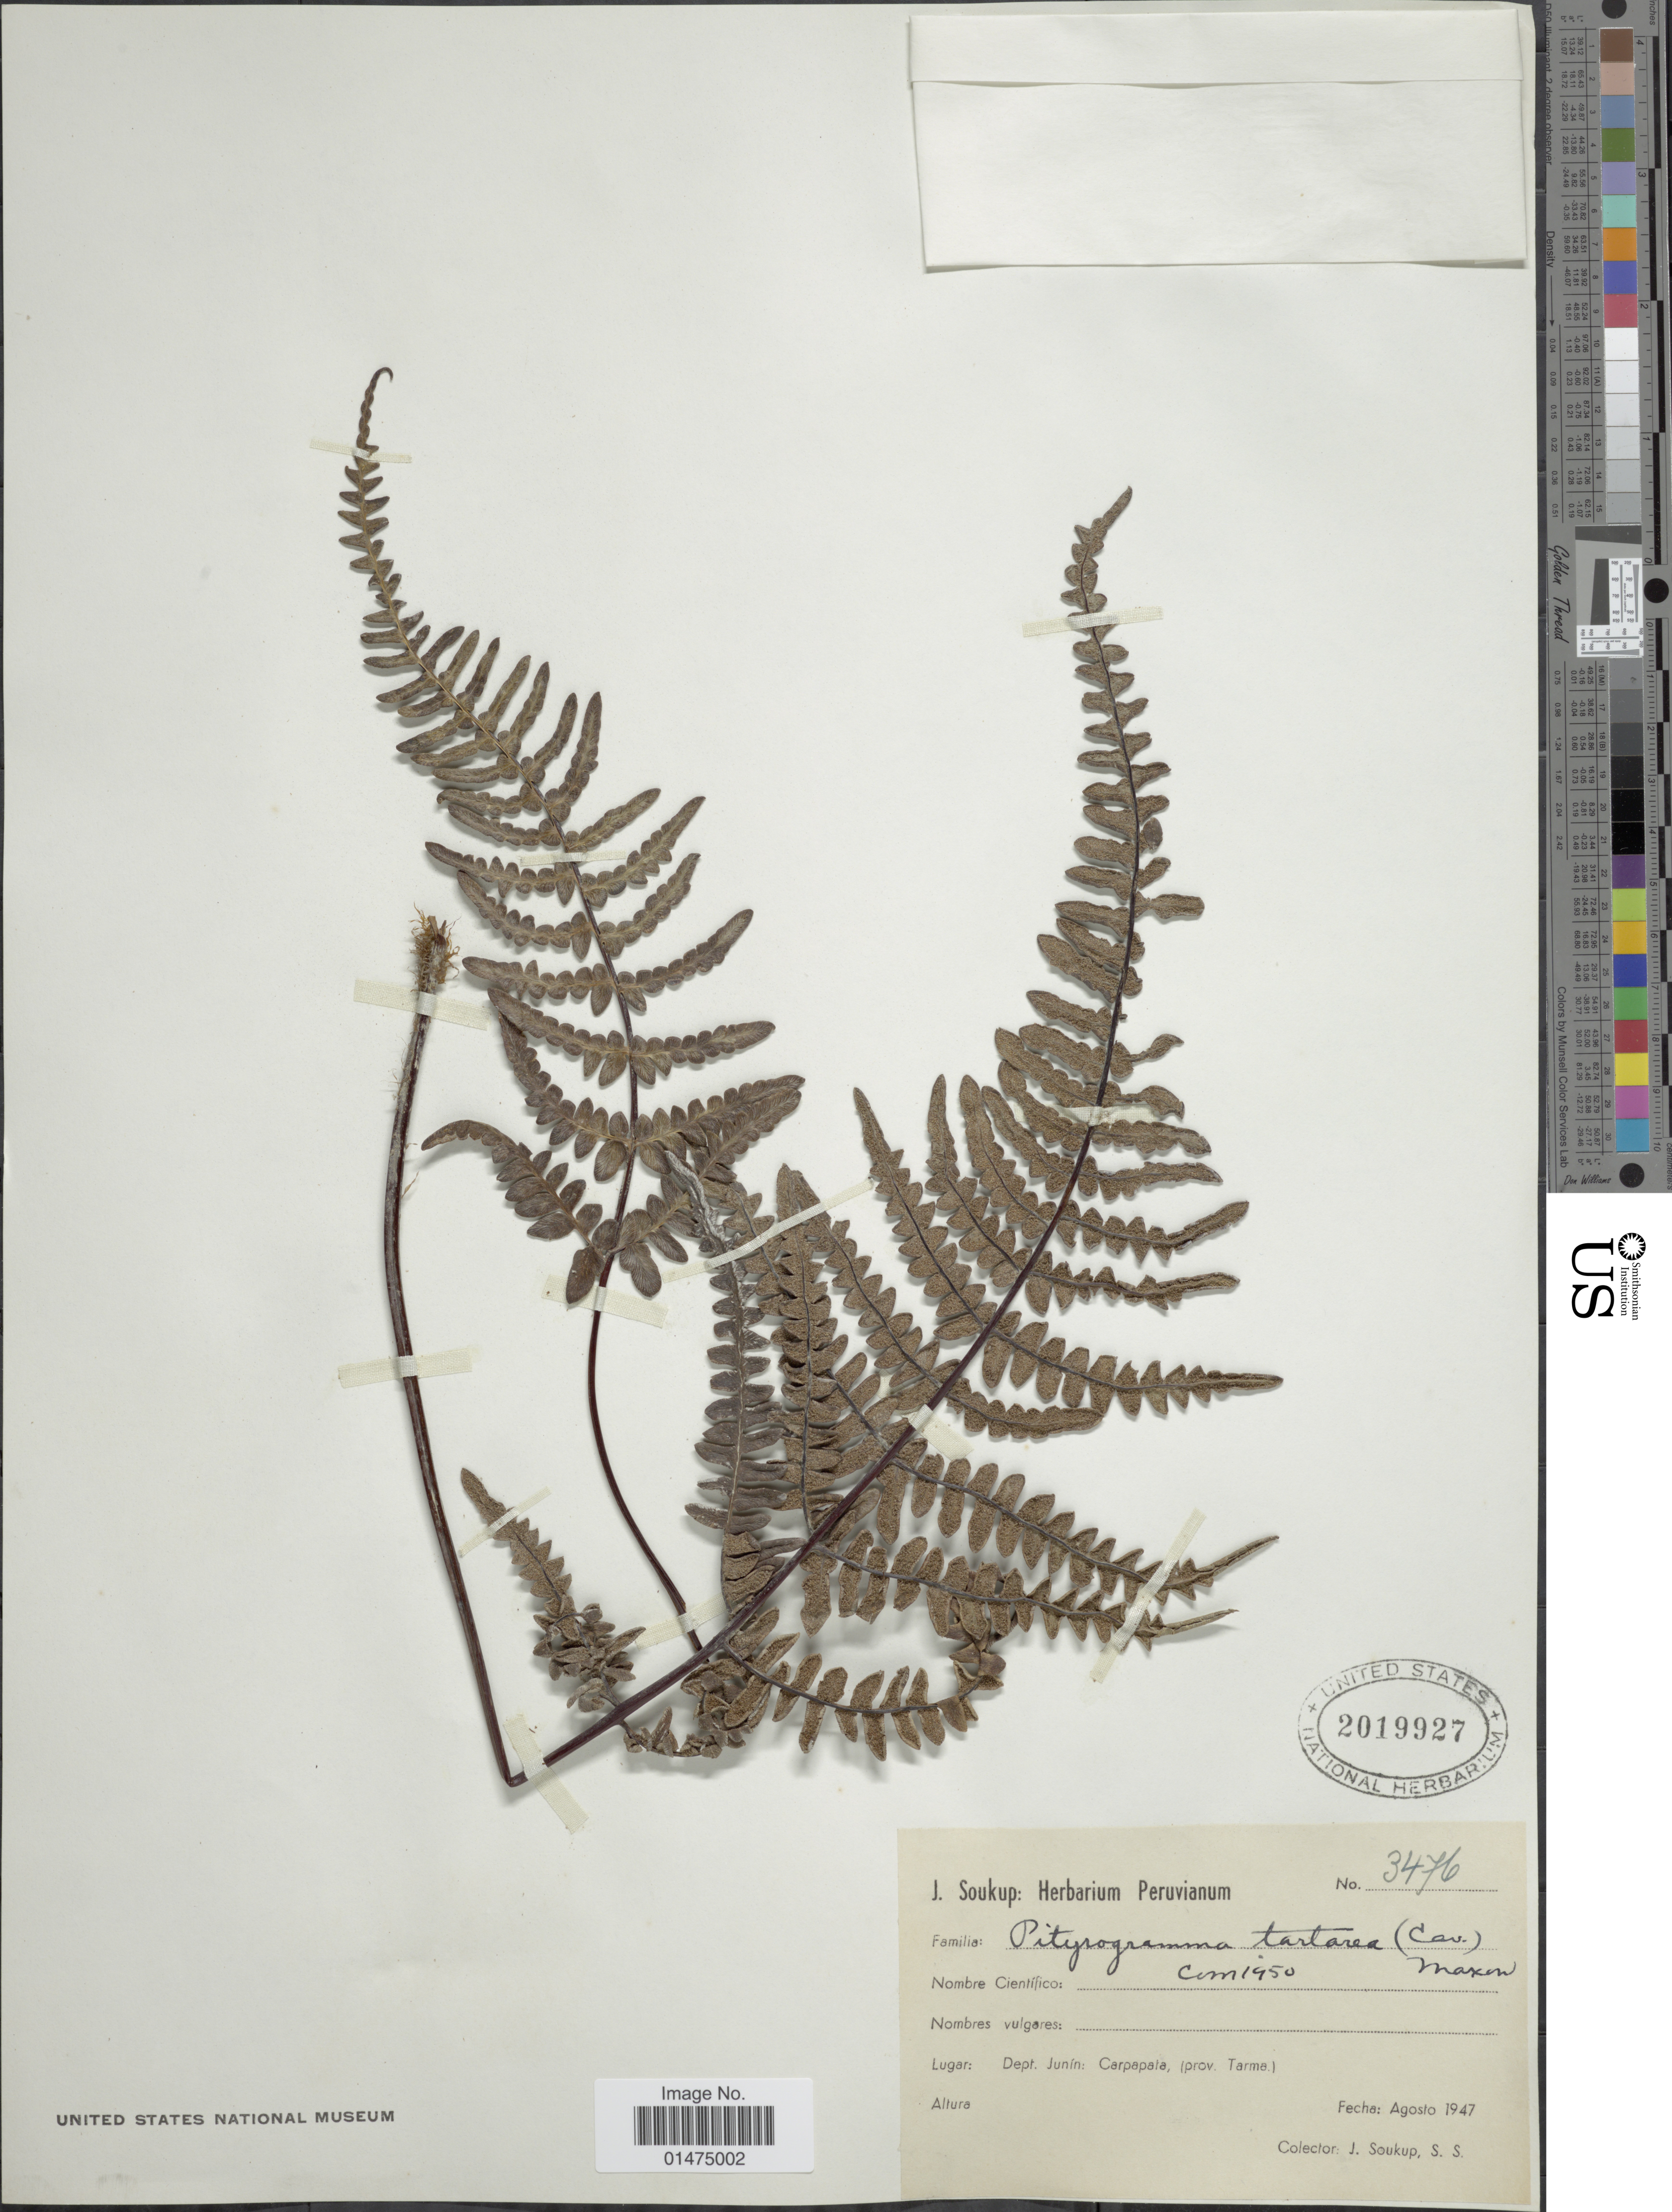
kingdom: Plantae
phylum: Tracheophyta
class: Polypodiopsida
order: Polypodiales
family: Pteridaceae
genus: Pityrogramma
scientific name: Pityrogramma ebenea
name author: (L.) Proctor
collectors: J. Soukup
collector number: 3476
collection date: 1947-08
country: Peru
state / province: Junín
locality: Dept. Junin: Carpapala, (prov. Tarma).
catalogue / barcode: US 2019927